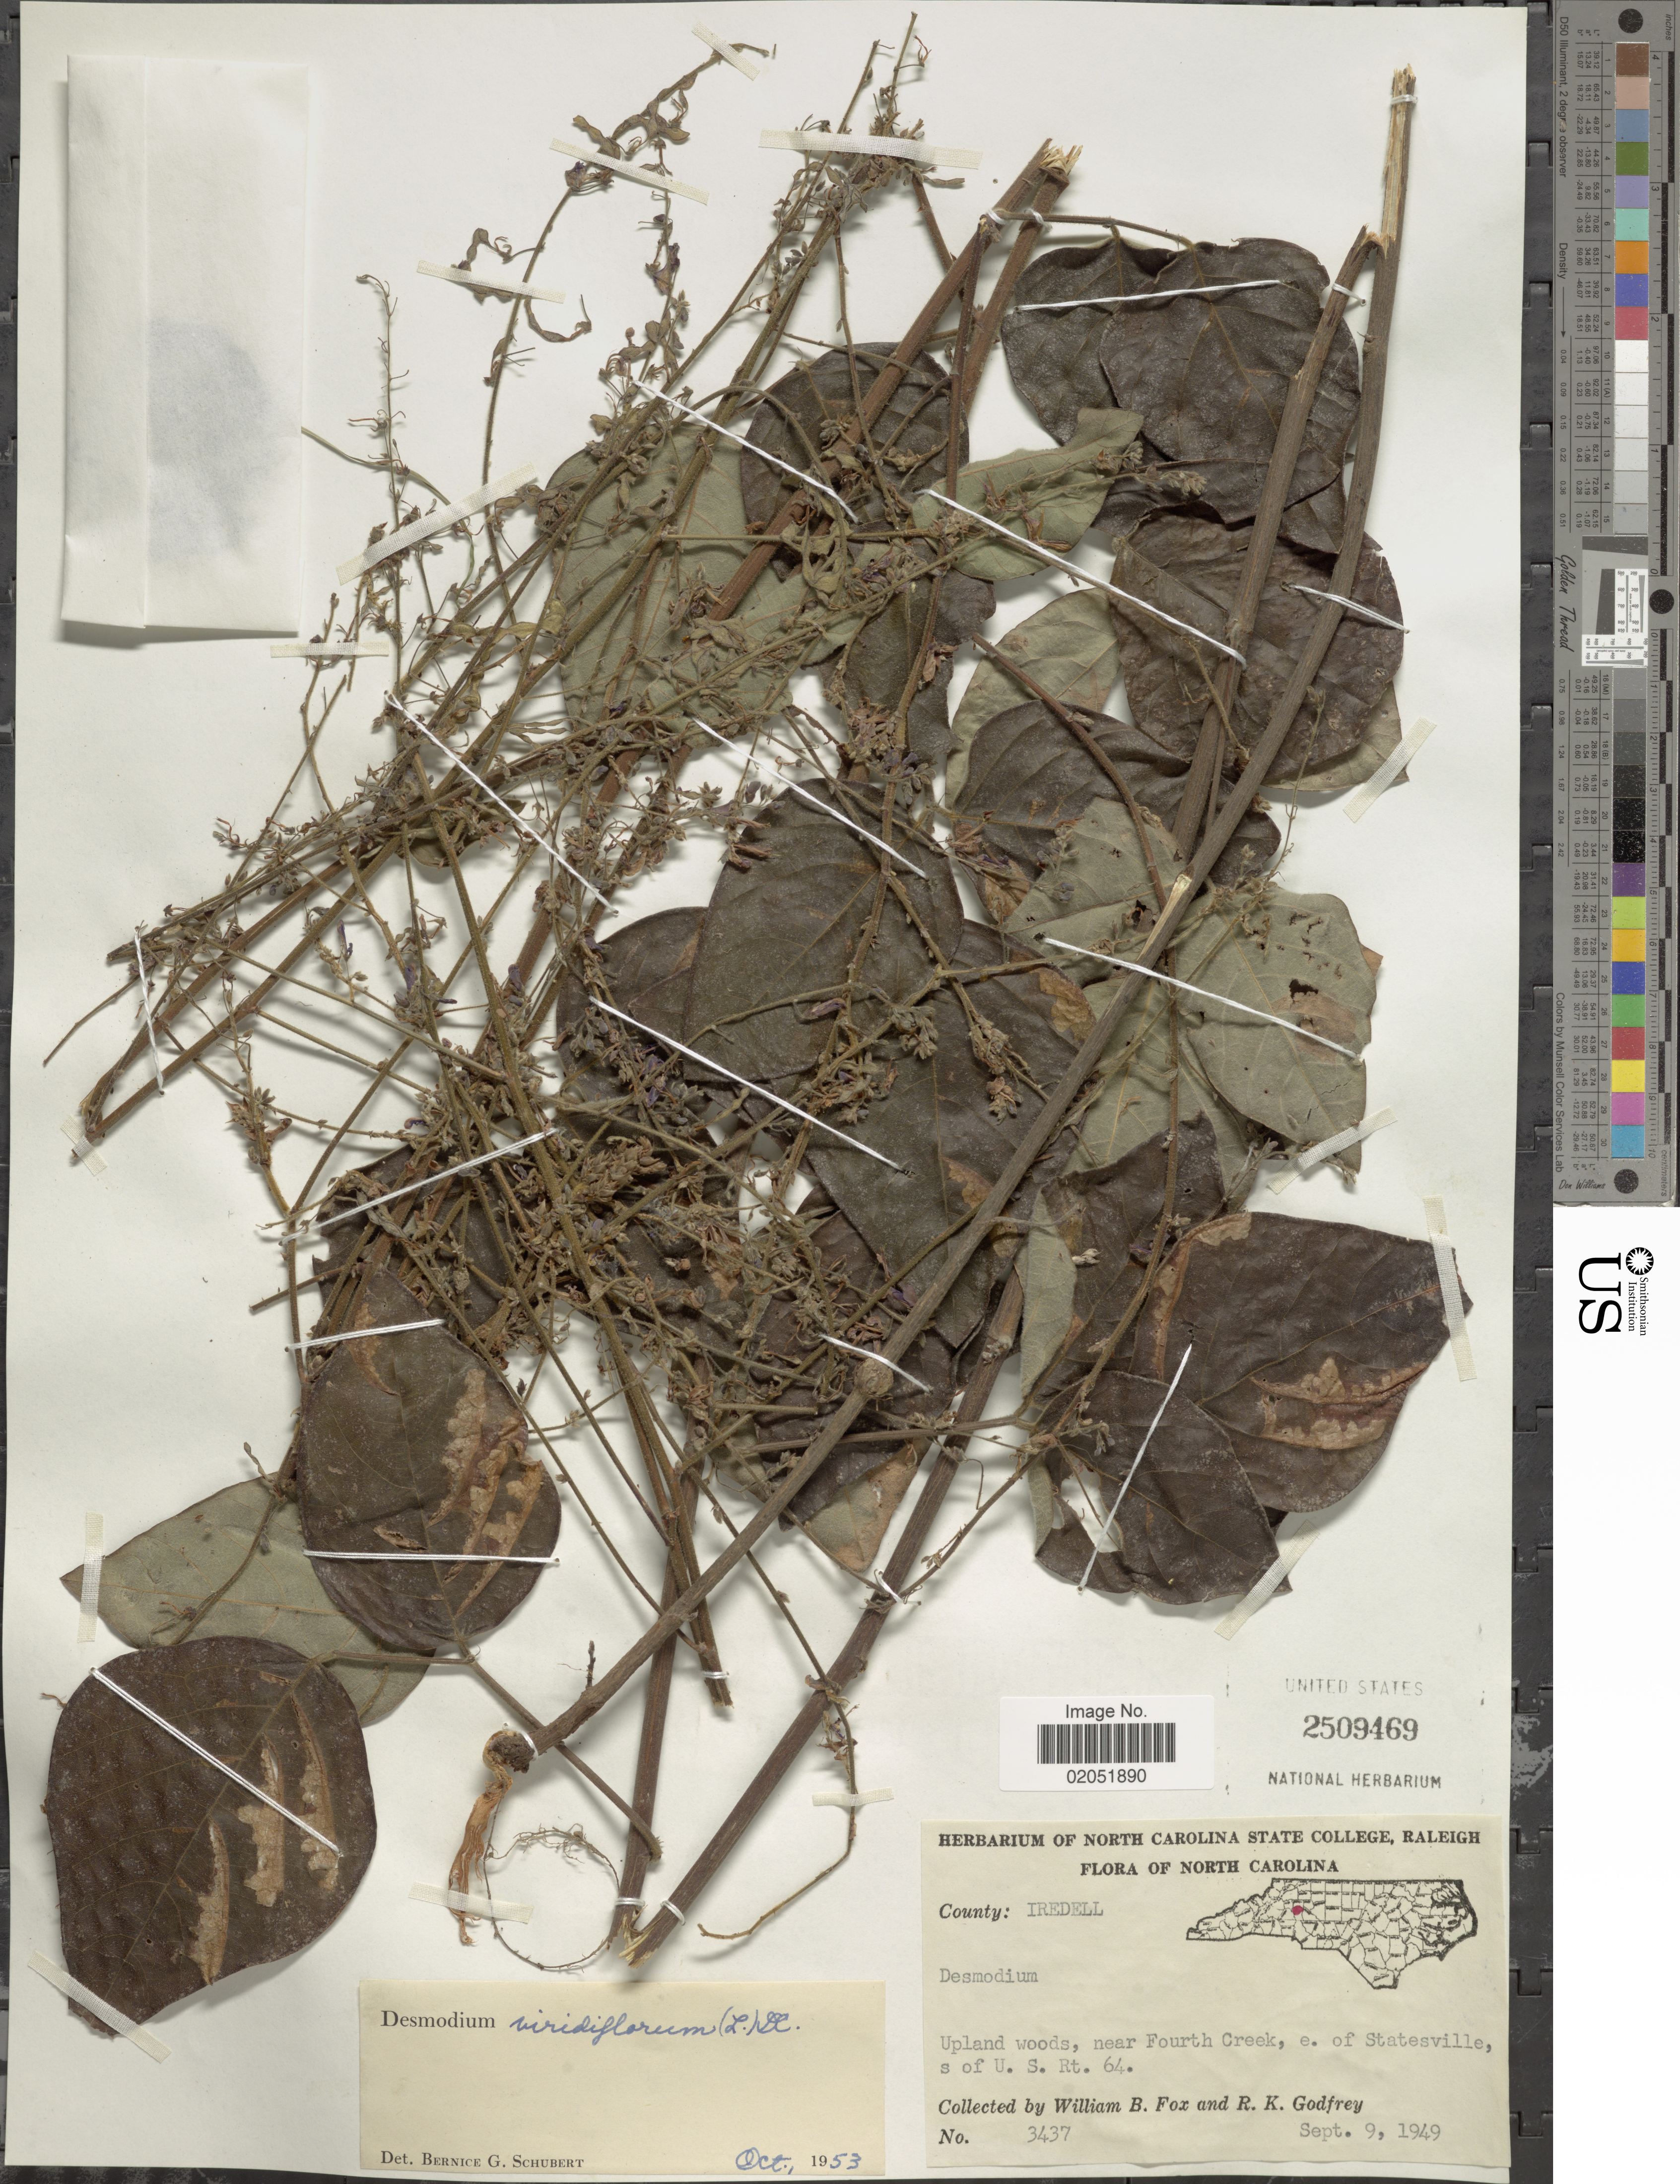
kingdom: Plantae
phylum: Tracheophyta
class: Magnoliopsida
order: Fabales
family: Fabaceae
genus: Desmodium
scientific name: Desmodium viridiflorum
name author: (L.) DC.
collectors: W. B. Fox & R. K. Godfrey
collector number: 3437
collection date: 1949-09-09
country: United States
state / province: North Carolina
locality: North Carolina Carolina, Iredell, Upland woods, near Fourth Creek, e of Statesville s of U.S. Rt. 64.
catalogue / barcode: US 2509469